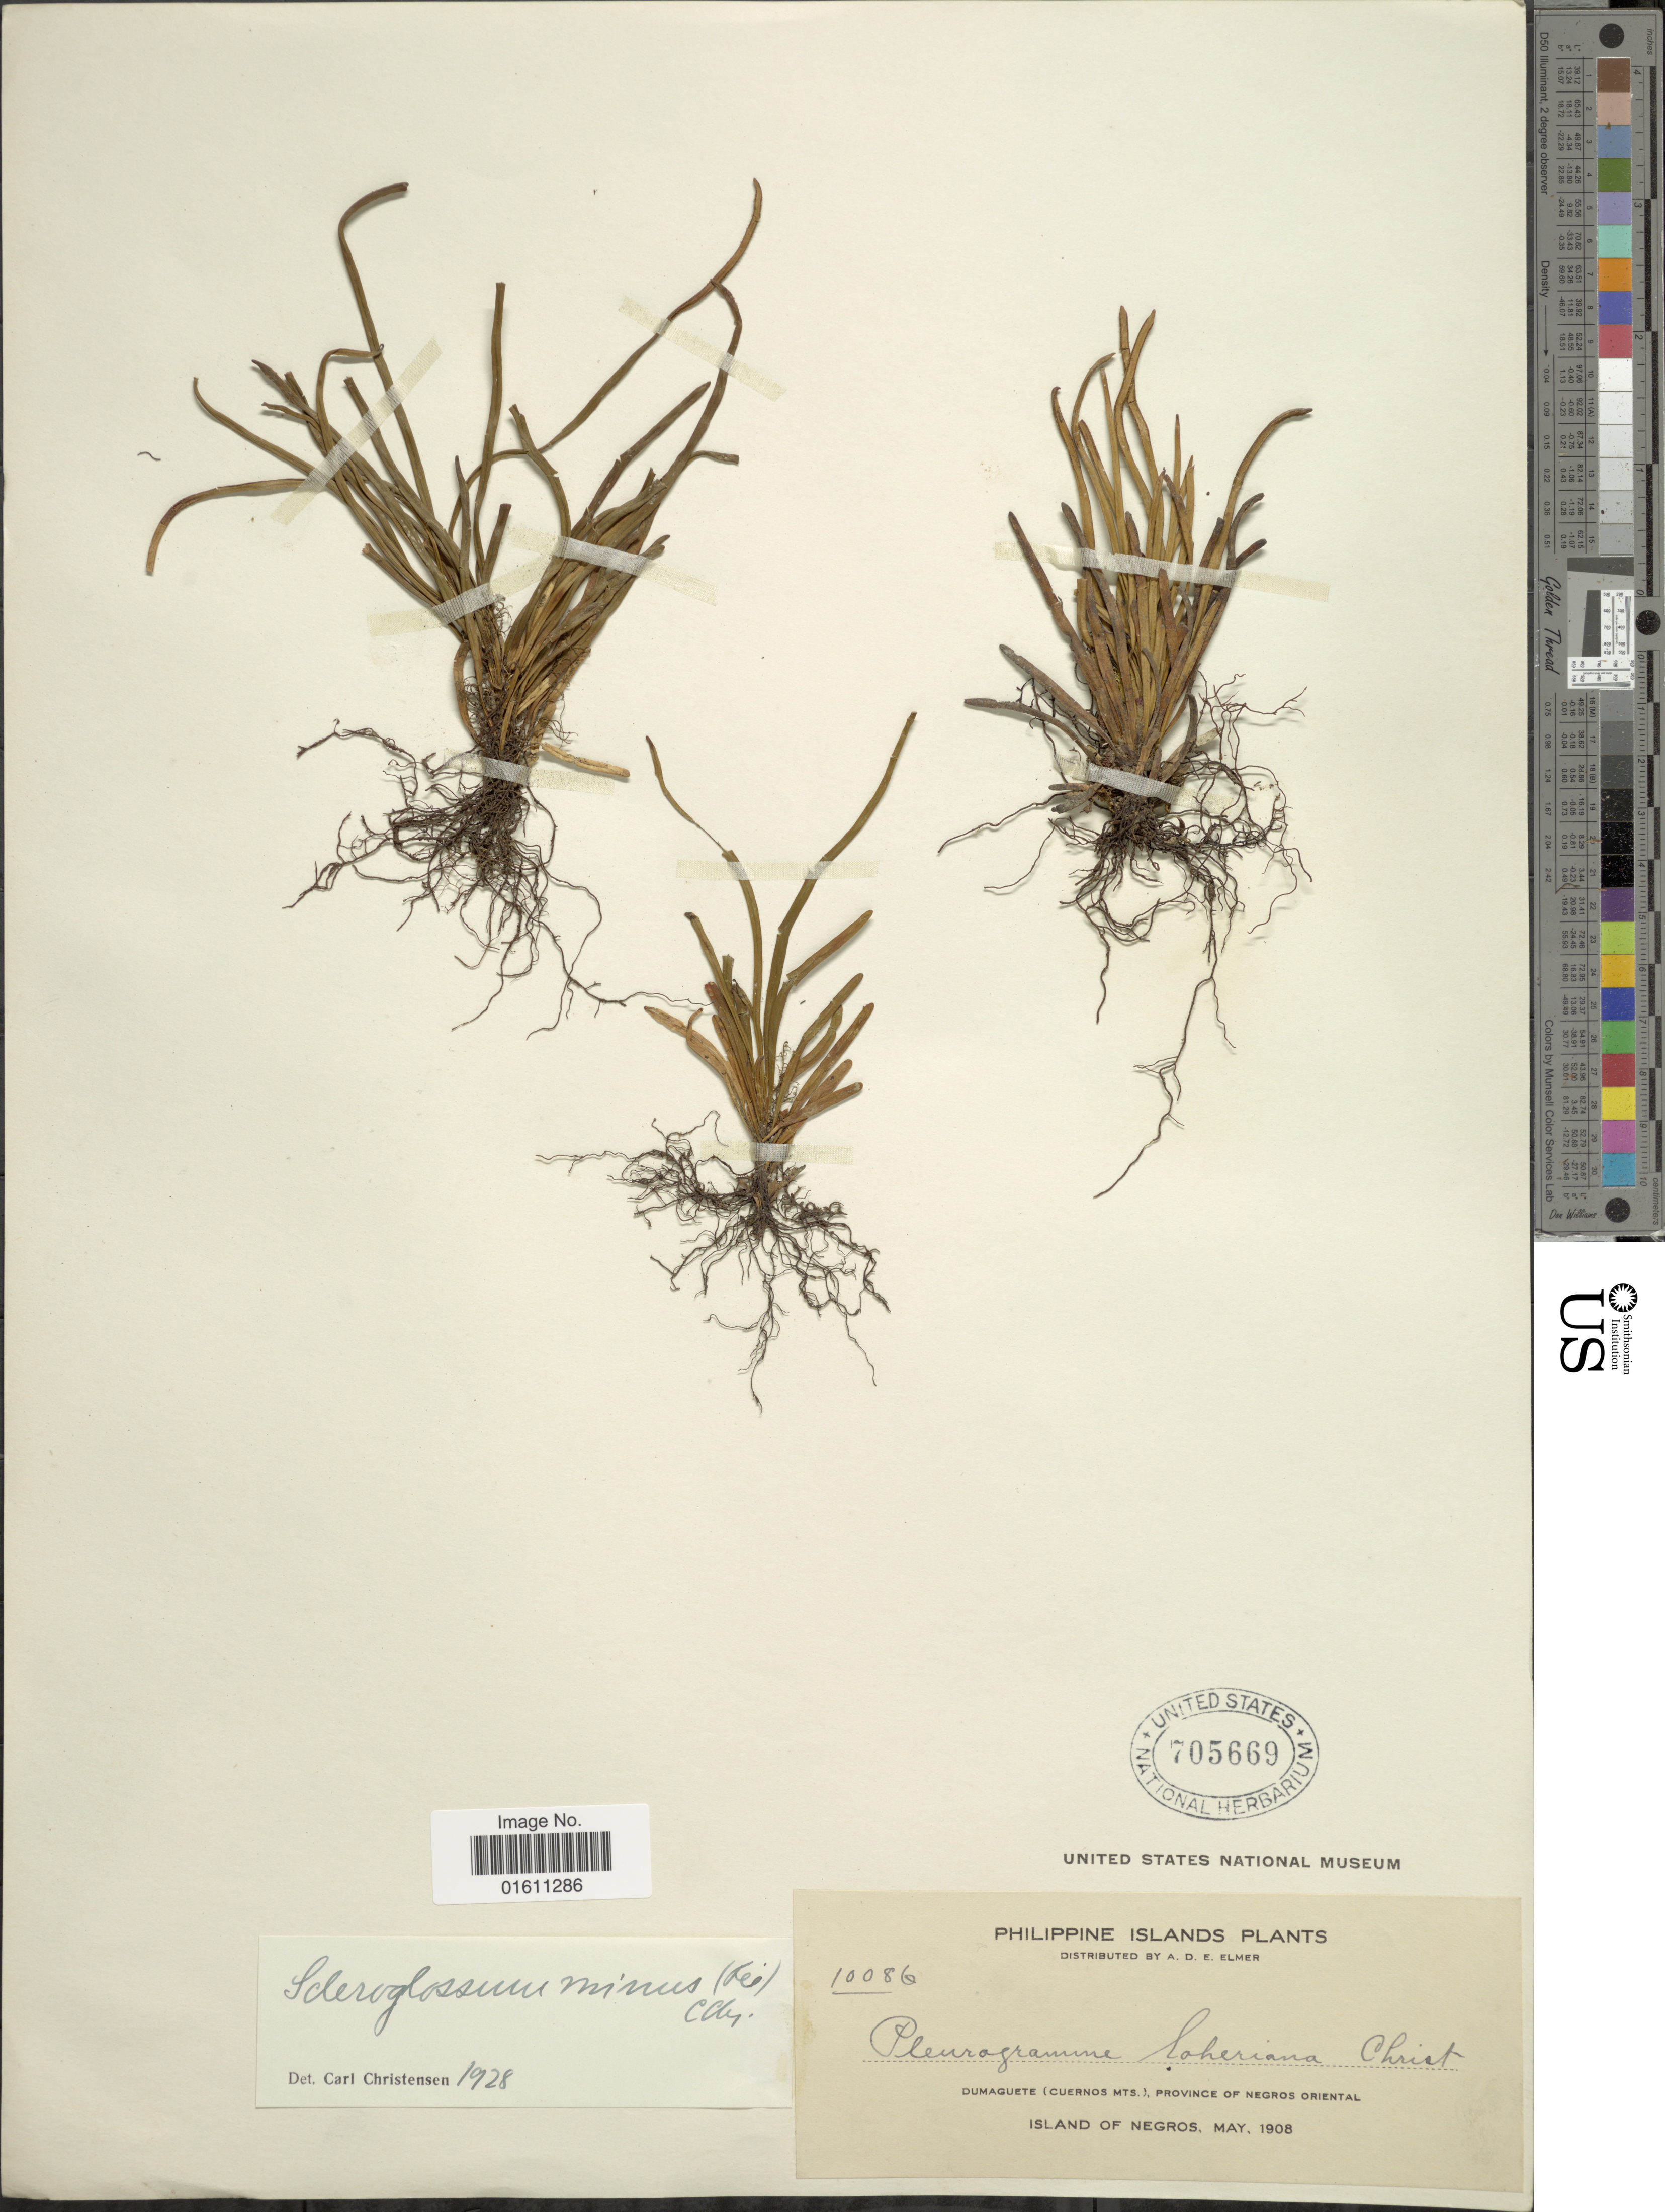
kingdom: Plantae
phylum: Tracheophyta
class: Polypodiopsida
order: Polypodiales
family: Polypodiaceae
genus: Scleroglossum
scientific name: Scleroglossum minus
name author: (Fée) C. Chr.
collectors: A. D. E. Elmer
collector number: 10086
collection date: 1908-05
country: Philippines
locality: Philippine Islands, Dumaguete (cuernos Mts.). province of Negros Oriental. Island of Negros.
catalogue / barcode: US 705669